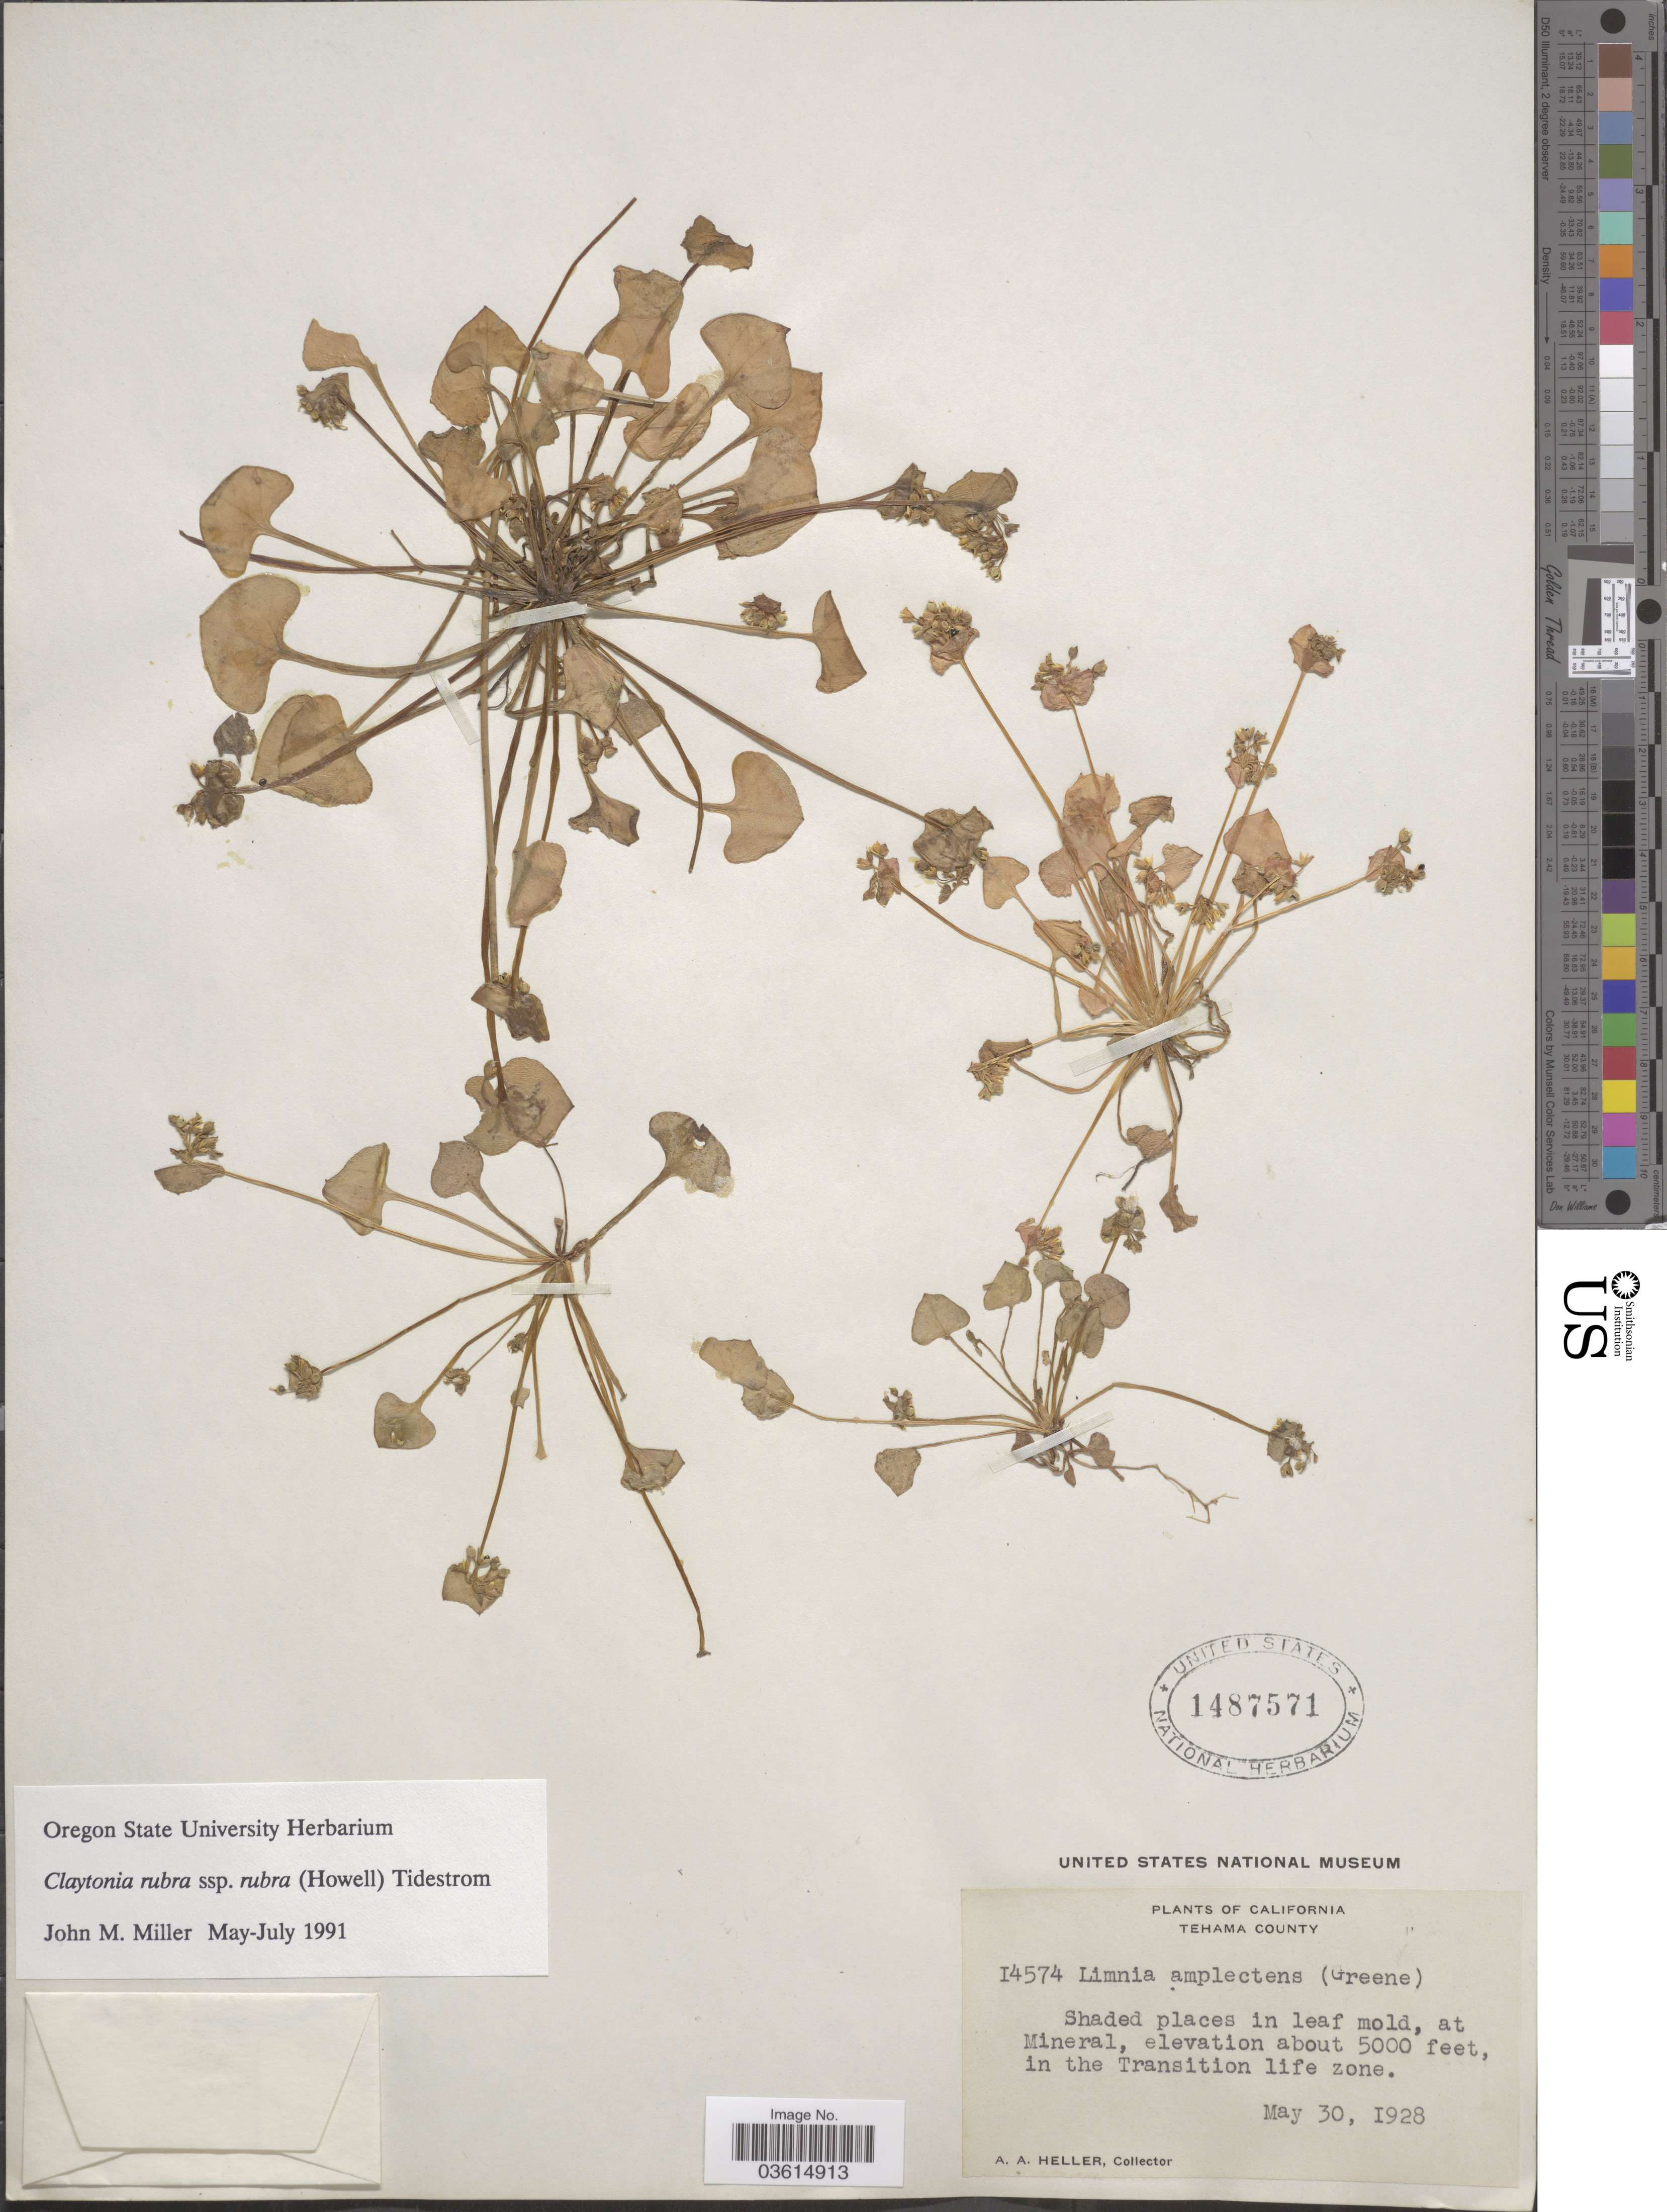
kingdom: Plantae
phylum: Tracheophyta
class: Magnoliopsida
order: Caryophyllales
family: Montiaceae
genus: Claytonia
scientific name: Claytonia rubra subsp. rubra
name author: (Howell) Tidestr.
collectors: A. A. Heller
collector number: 14574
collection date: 1928-05-30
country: United States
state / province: California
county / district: Tehama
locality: Tehama County. At Mineral. In the Transition life Zone.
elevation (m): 1524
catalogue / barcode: US 1487571